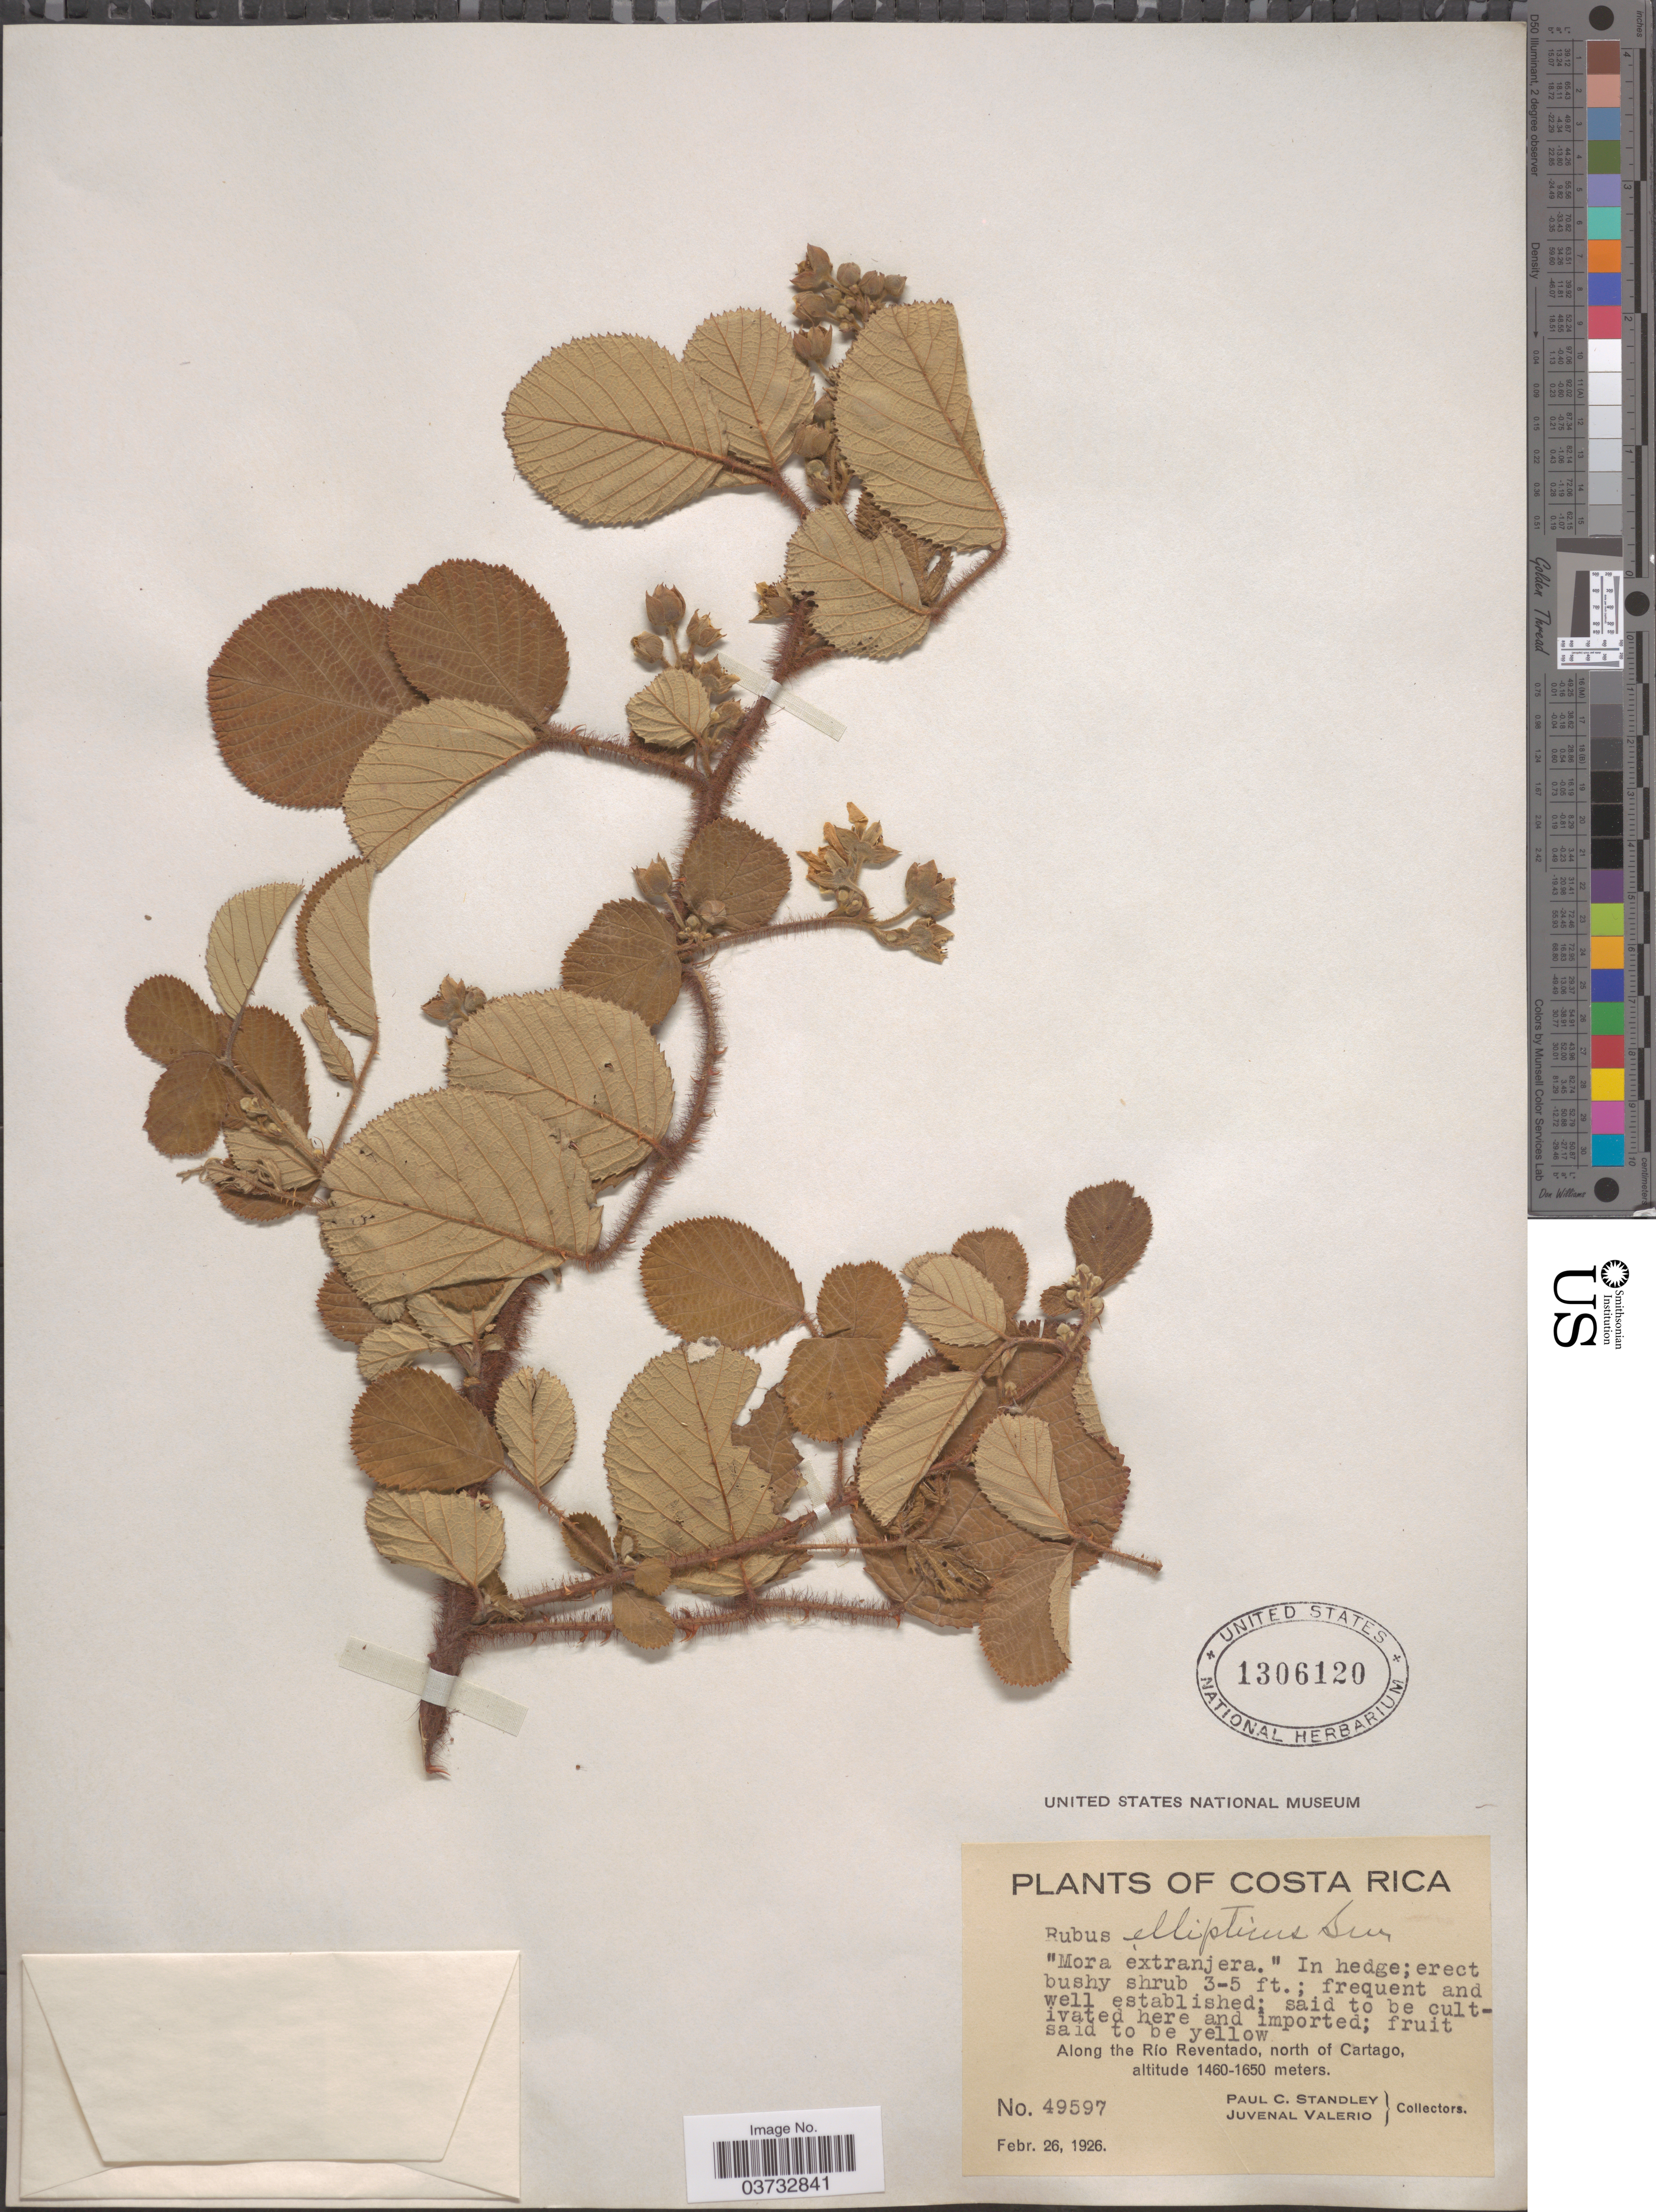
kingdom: Plantae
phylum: Tracheophyta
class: Magnoliopsida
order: Rosales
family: Rosaceae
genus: Rubus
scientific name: Rubus ellipticus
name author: Sm.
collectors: P. C. Standley & J. Valerio R.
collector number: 49597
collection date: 1926-02-26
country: Costa Rica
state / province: Cartago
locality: Along the Río Reventado, north of Cartago.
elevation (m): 1460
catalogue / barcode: US 1306120